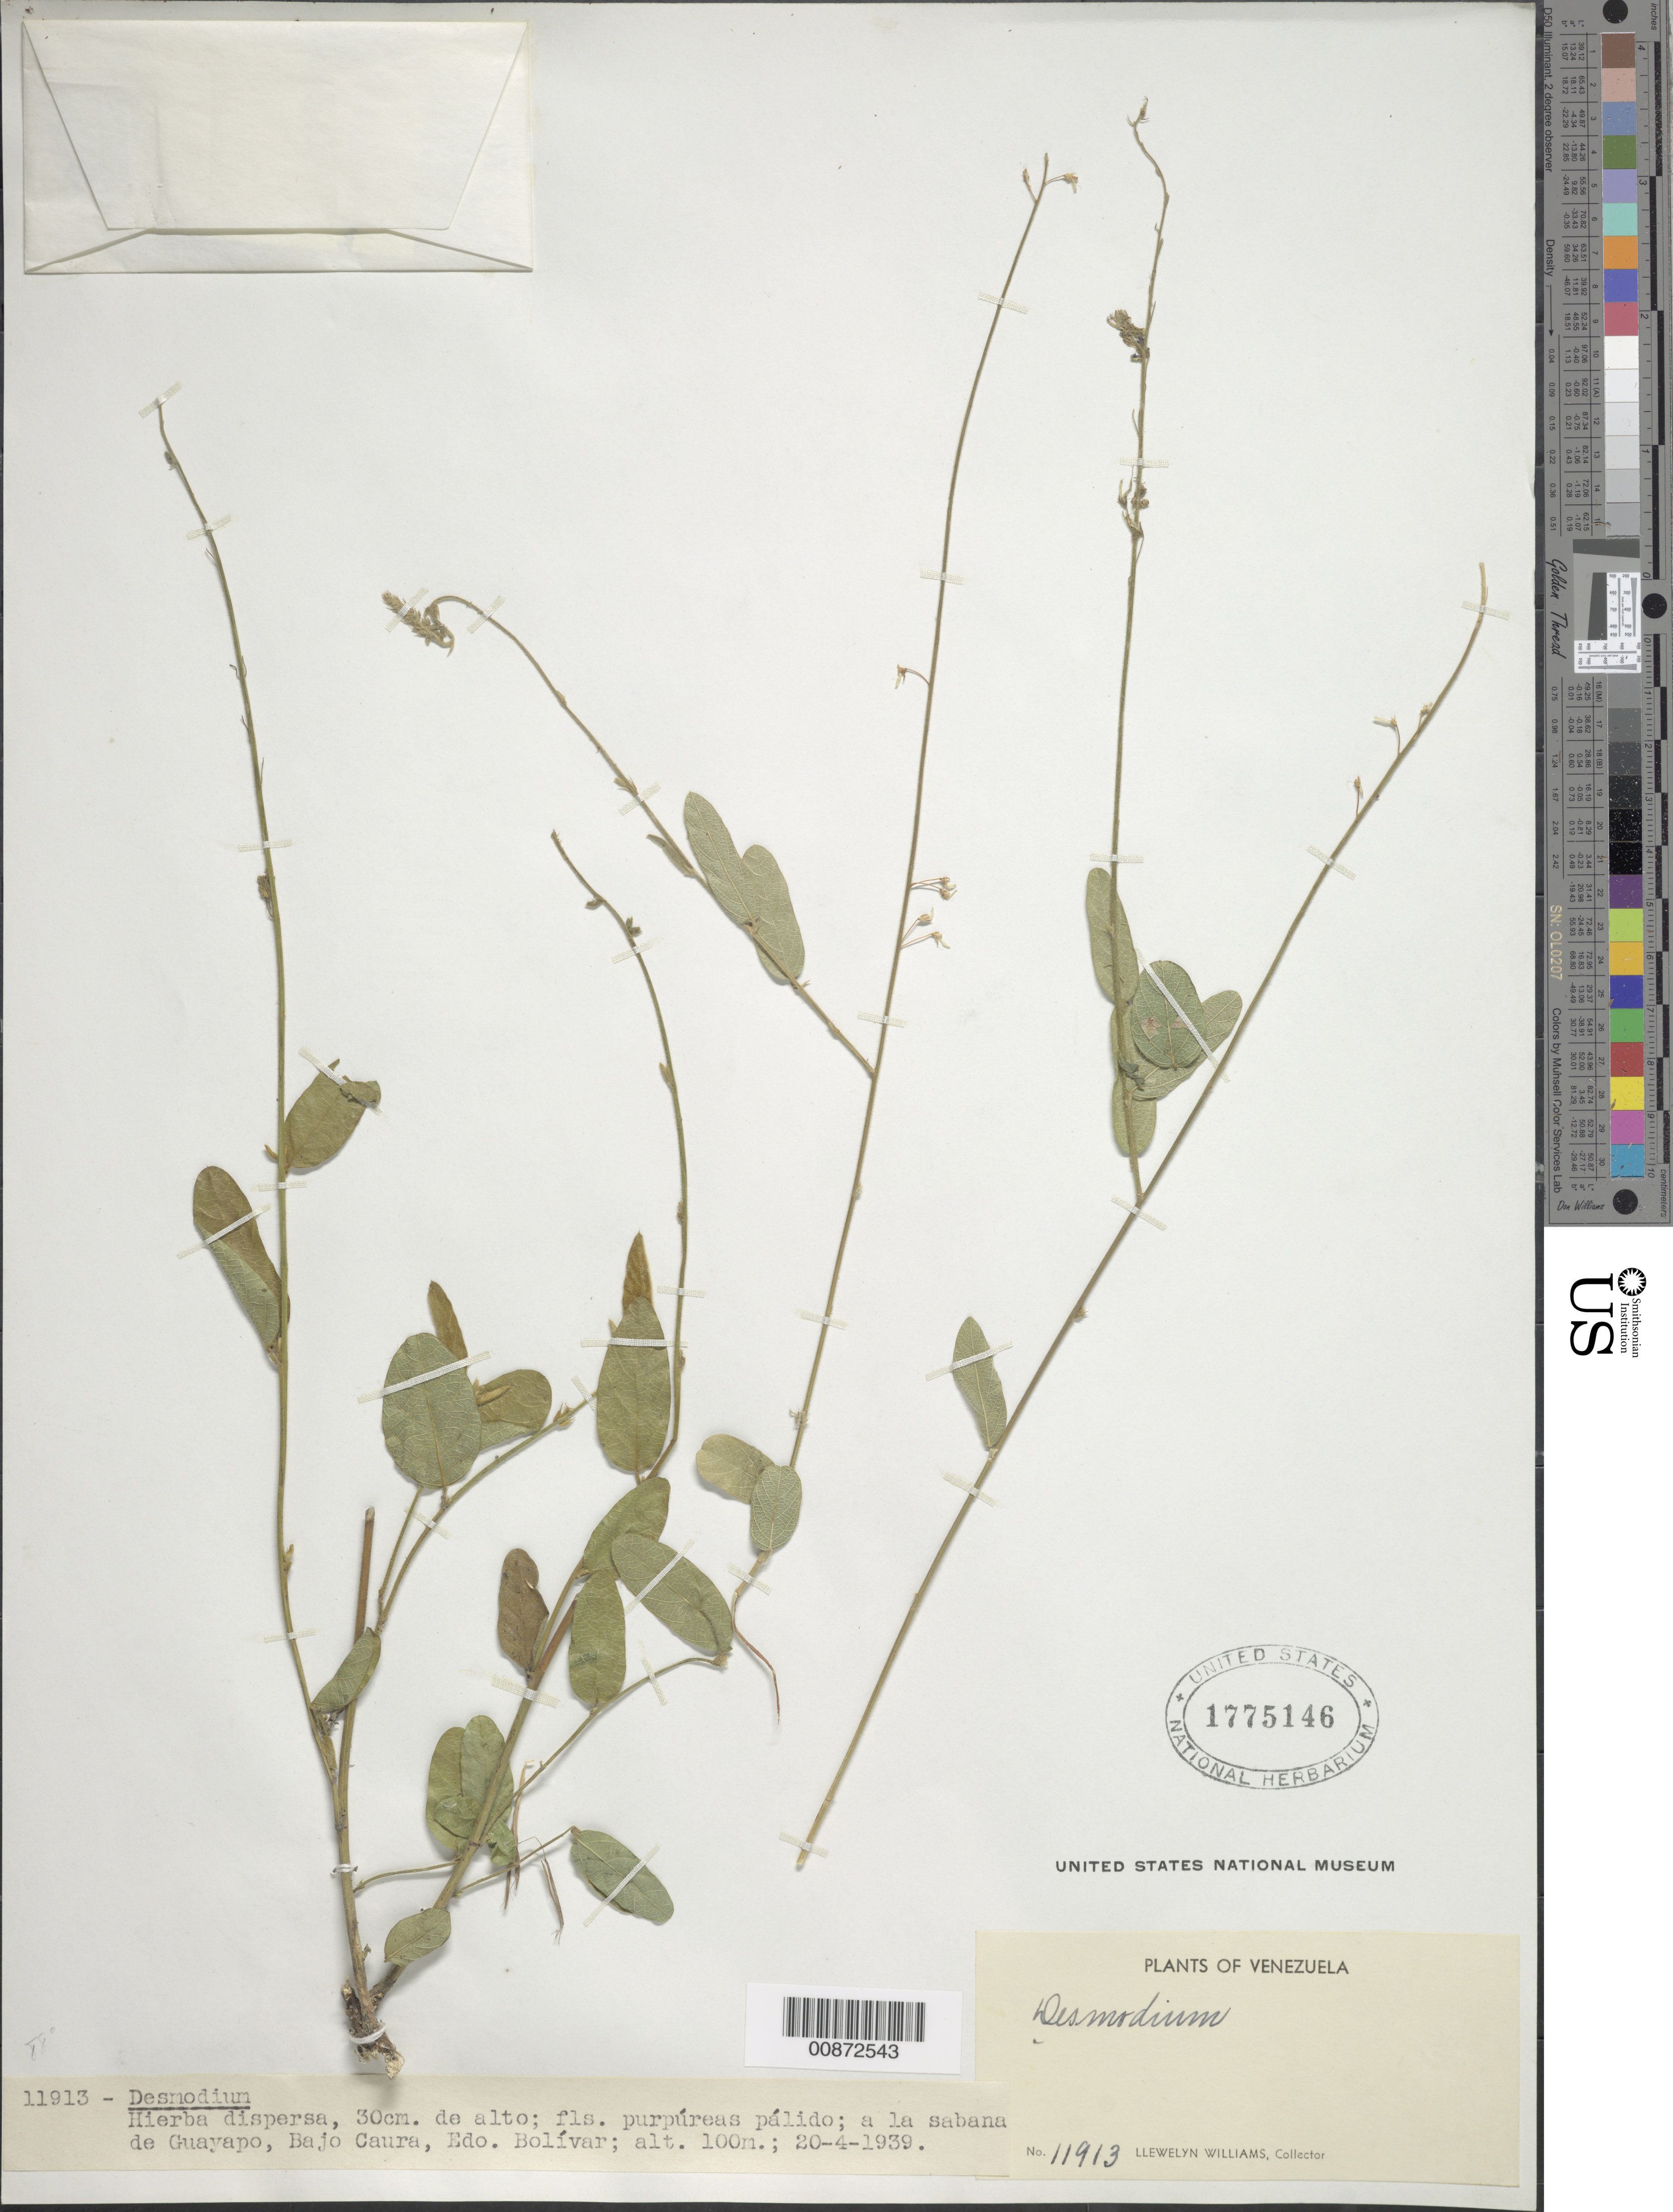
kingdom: Plantae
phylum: Tracheophyta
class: Magnoliopsida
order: Fabales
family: Fabaceae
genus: Desmodium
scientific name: Desmodium hickenianum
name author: Burkart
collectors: Ll. Williams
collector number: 11913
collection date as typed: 20-Apr-39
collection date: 1939-04-20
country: Venezuela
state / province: Bolívar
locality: Guayapo, Bajo Caura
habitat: Sabana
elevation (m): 100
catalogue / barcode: US 1775146